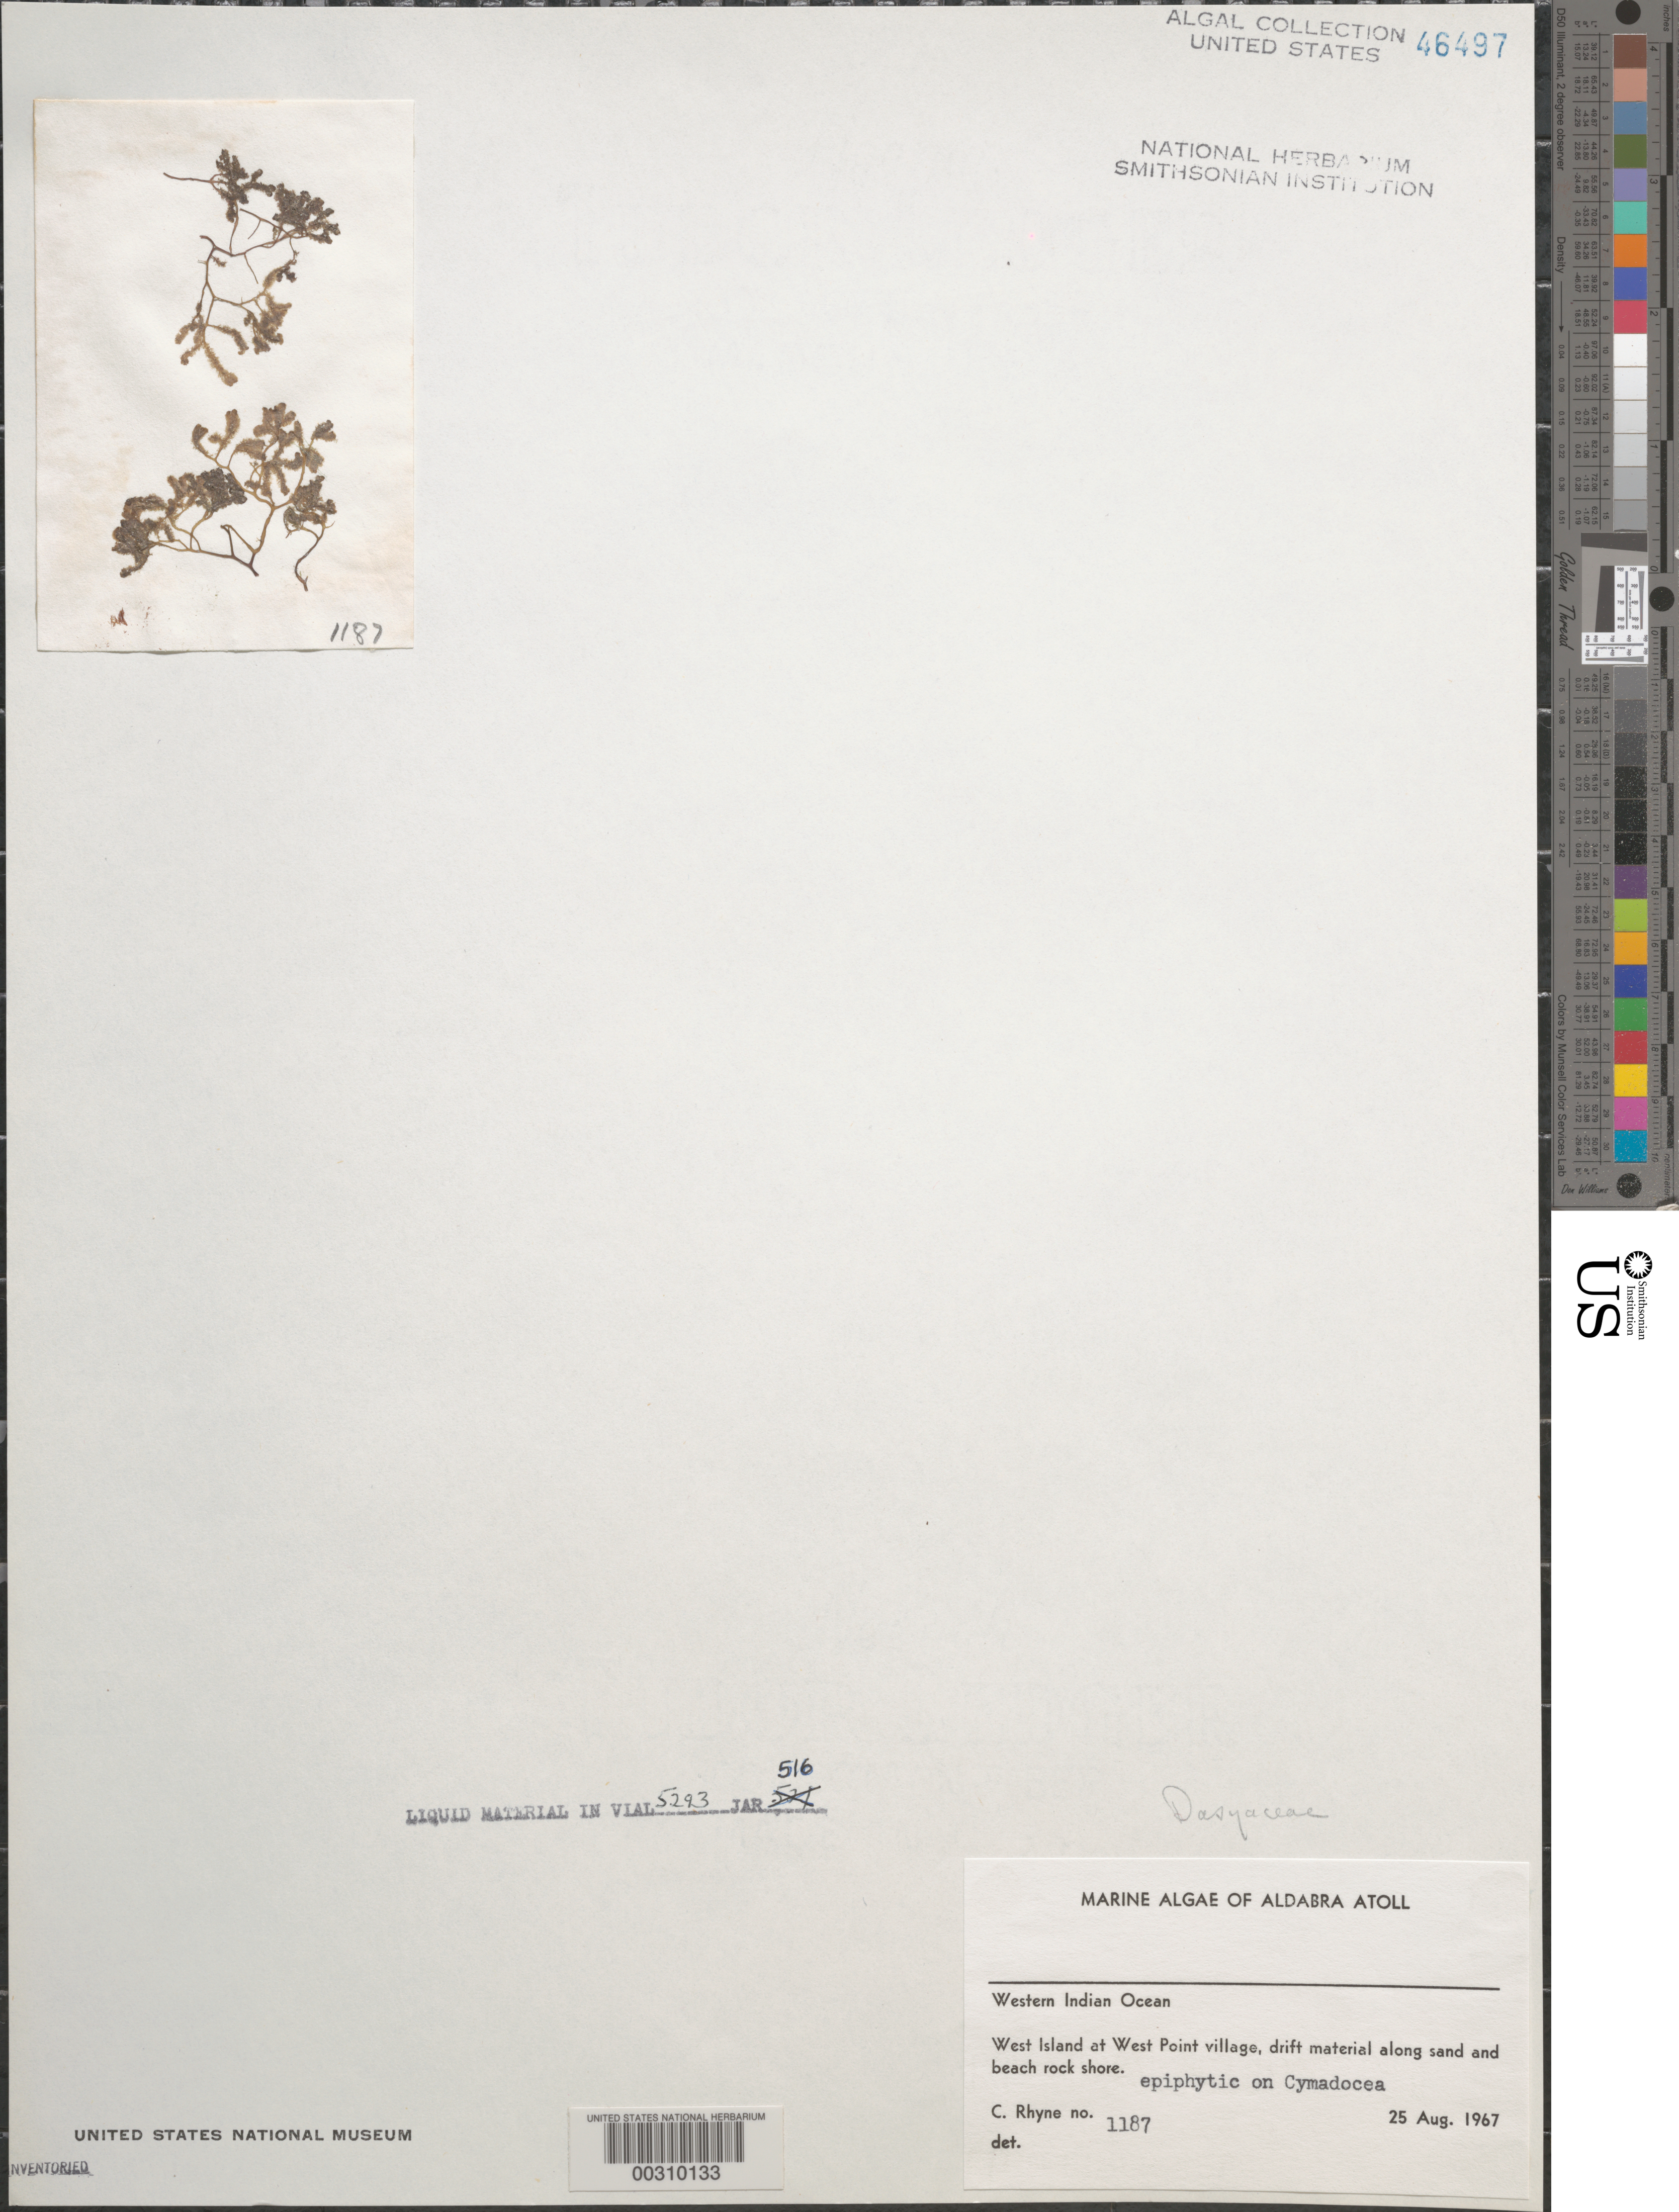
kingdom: Plantae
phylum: Rhodophyta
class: Florideophyceae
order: Ceramiales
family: Dasyaceae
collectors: C. Rhyne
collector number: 1187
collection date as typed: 25 Aug 1967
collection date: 1967-08-25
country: Seychelles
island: Aldabra Atoll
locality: West Islet, West Point Village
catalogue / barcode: US 46497